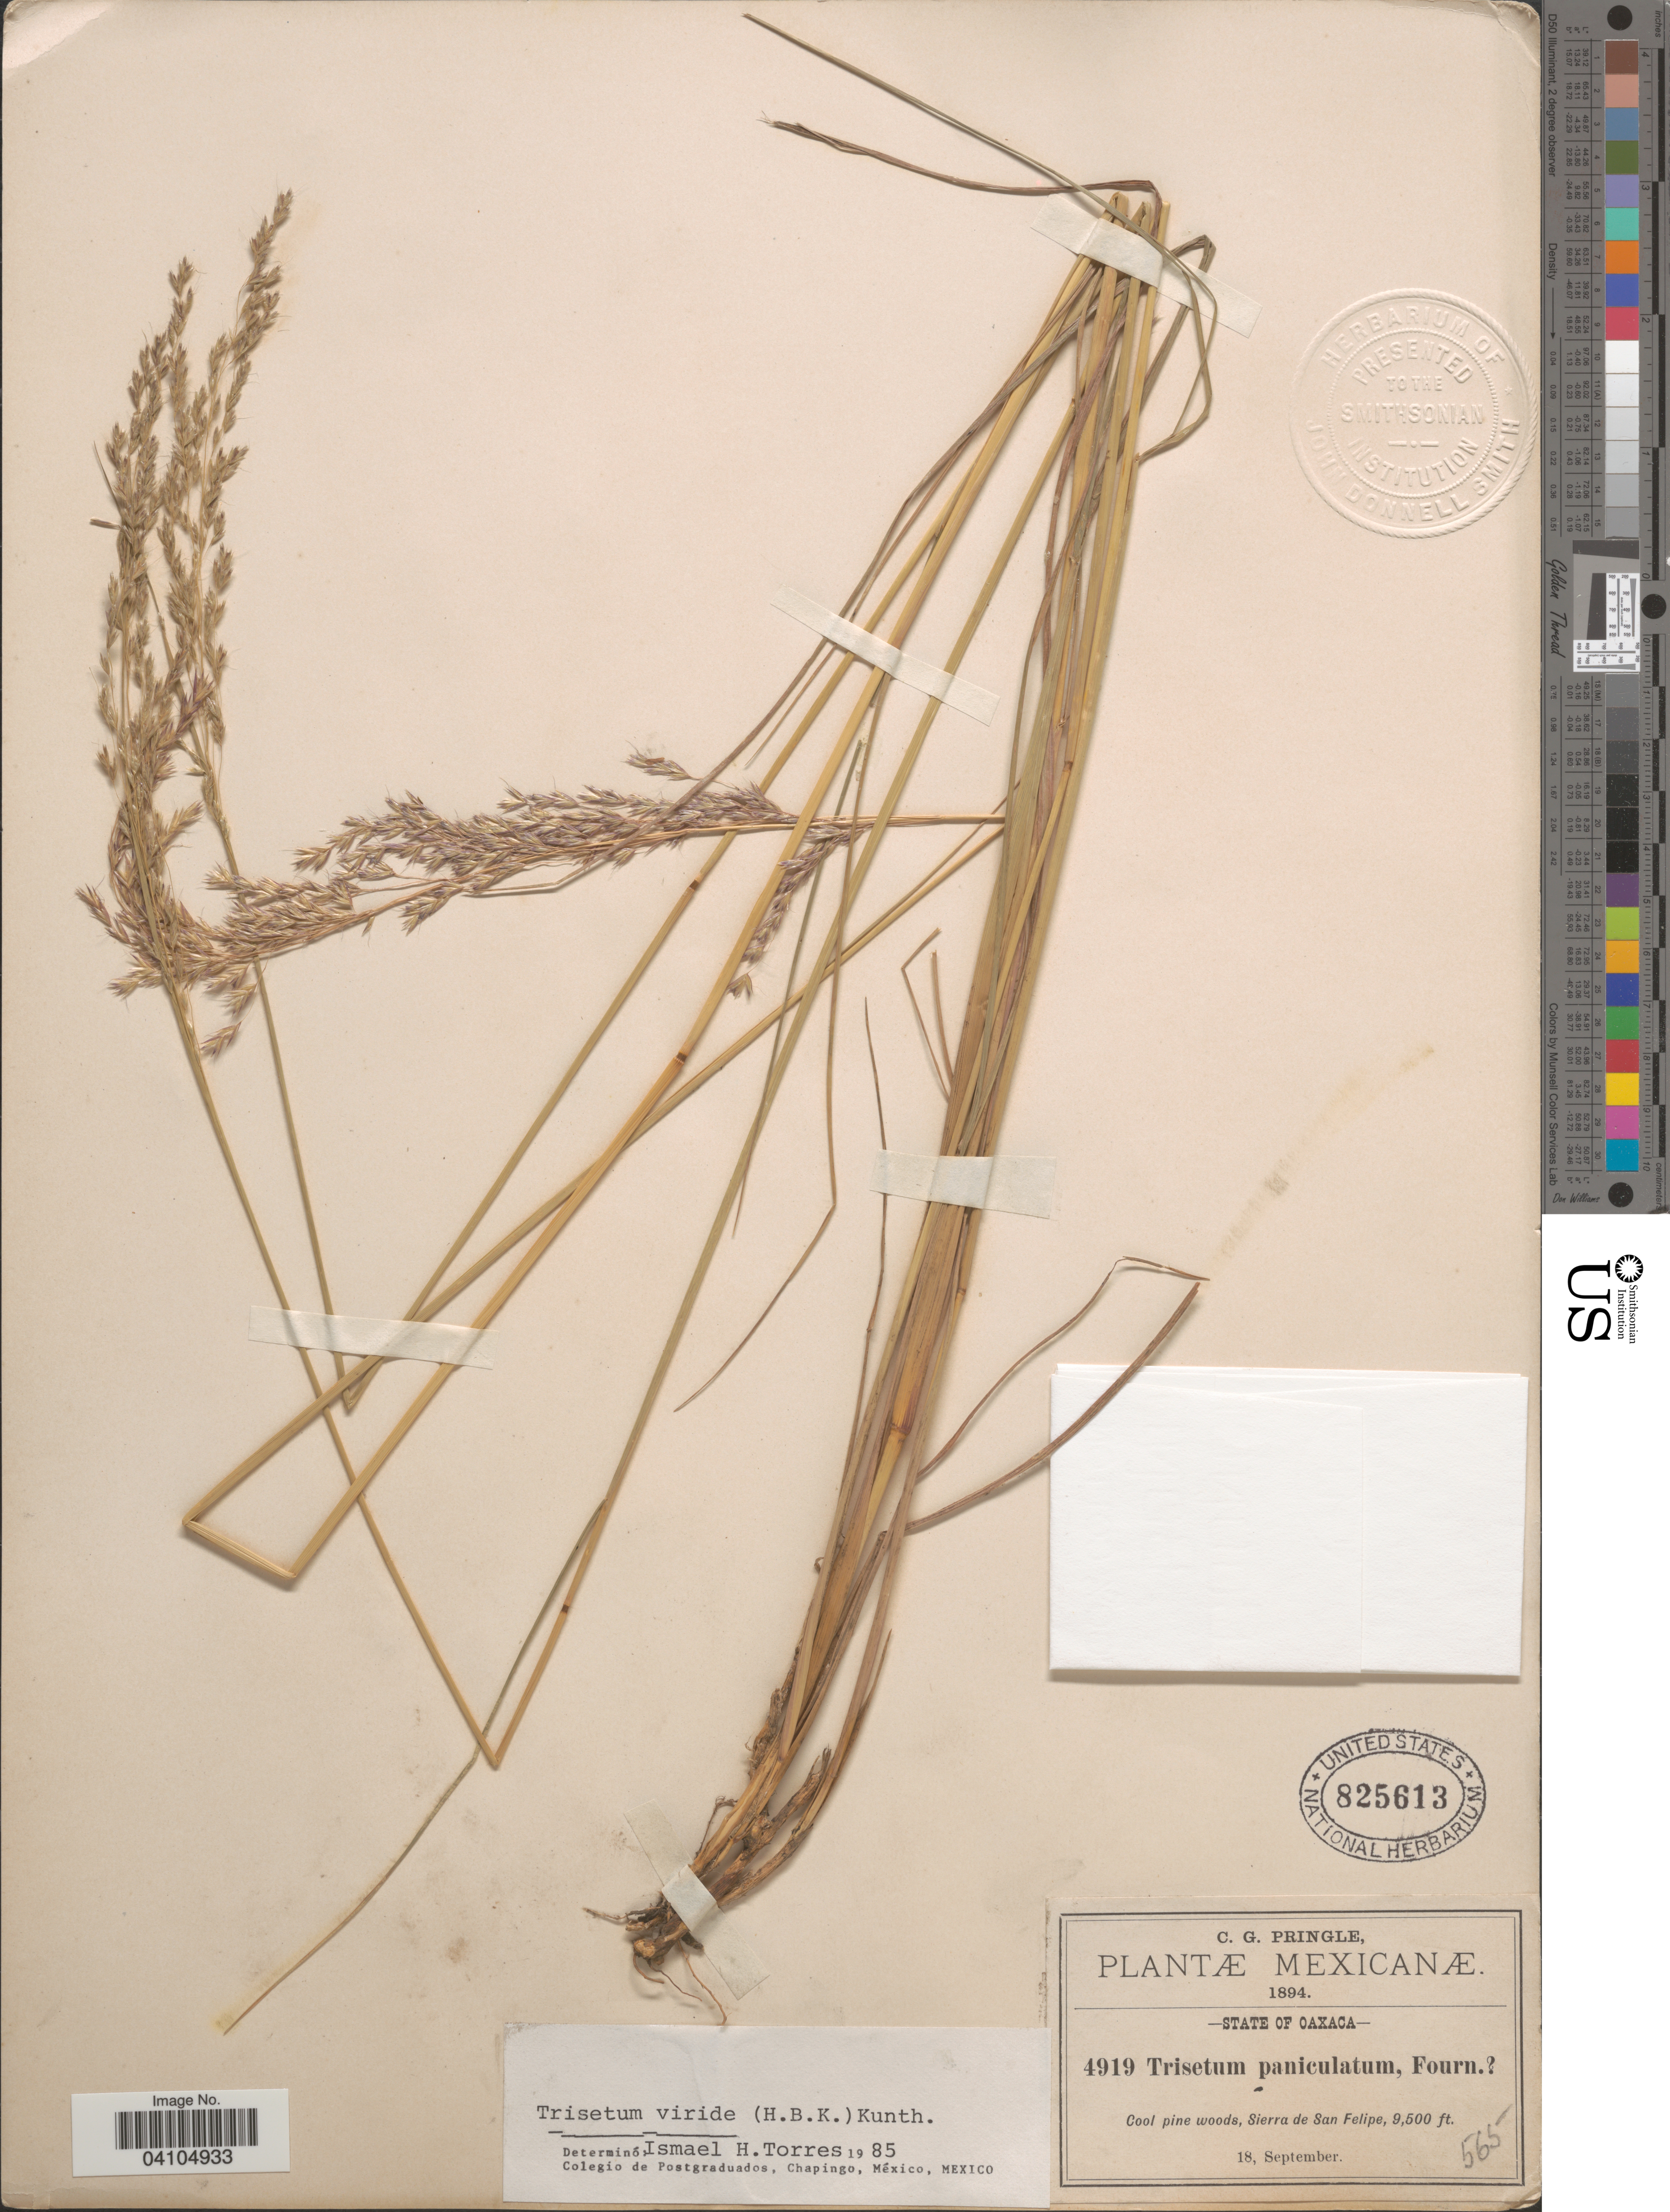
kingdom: Plantae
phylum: Tracheophyta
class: Liliopsida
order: Poales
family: Poaceae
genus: Peyritschia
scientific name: Peyritschia viridis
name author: (Kunth) P.M. Peterson et al.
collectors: C. G. Pringle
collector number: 4919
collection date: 1894-09-18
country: Mexico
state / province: Oaxaca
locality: Sierra de San Felipe.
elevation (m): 2896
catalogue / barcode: US 825613